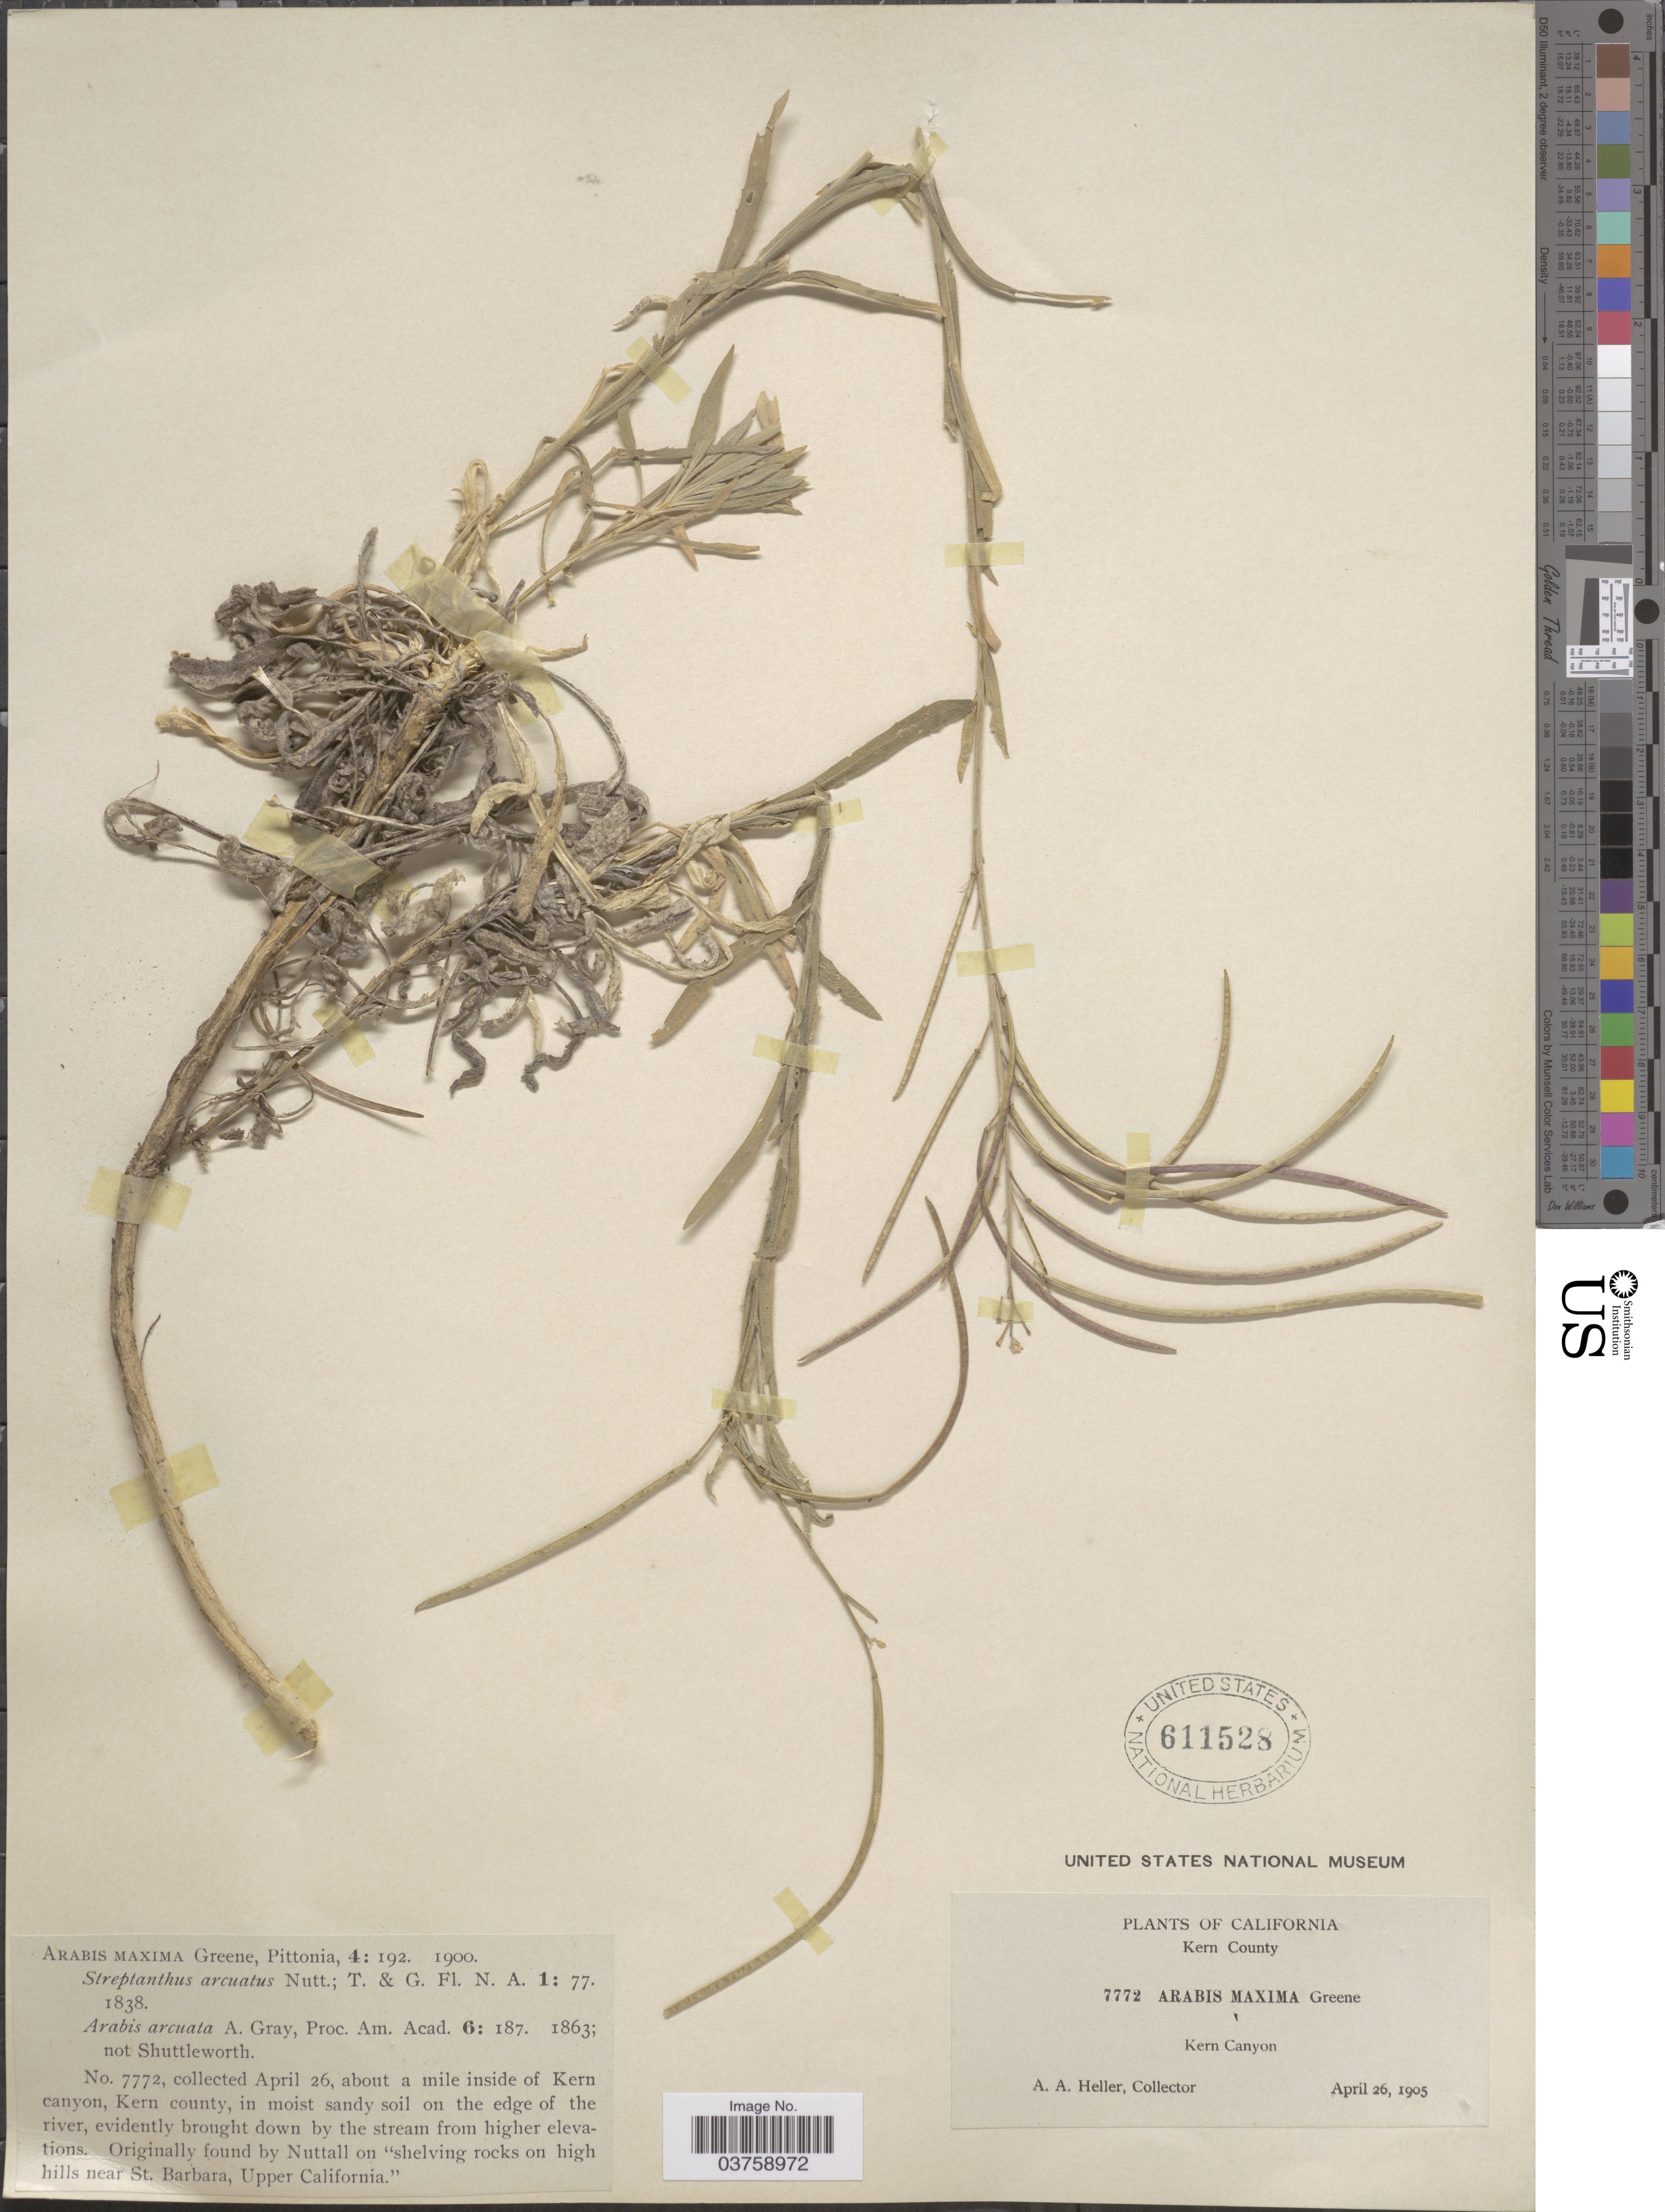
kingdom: Plantae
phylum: Tracheophyta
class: Magnoliopsida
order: Brassicales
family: Brassicaceae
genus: Arabis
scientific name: Arabis sparsiflora var. arcuata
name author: (Nutt.) Rollins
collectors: A. A. Heller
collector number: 7772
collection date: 1905-04-26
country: United States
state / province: California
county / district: Kern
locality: Kern County. Kern Canyon. About a mile inside of Kern canyon.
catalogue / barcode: US 611528